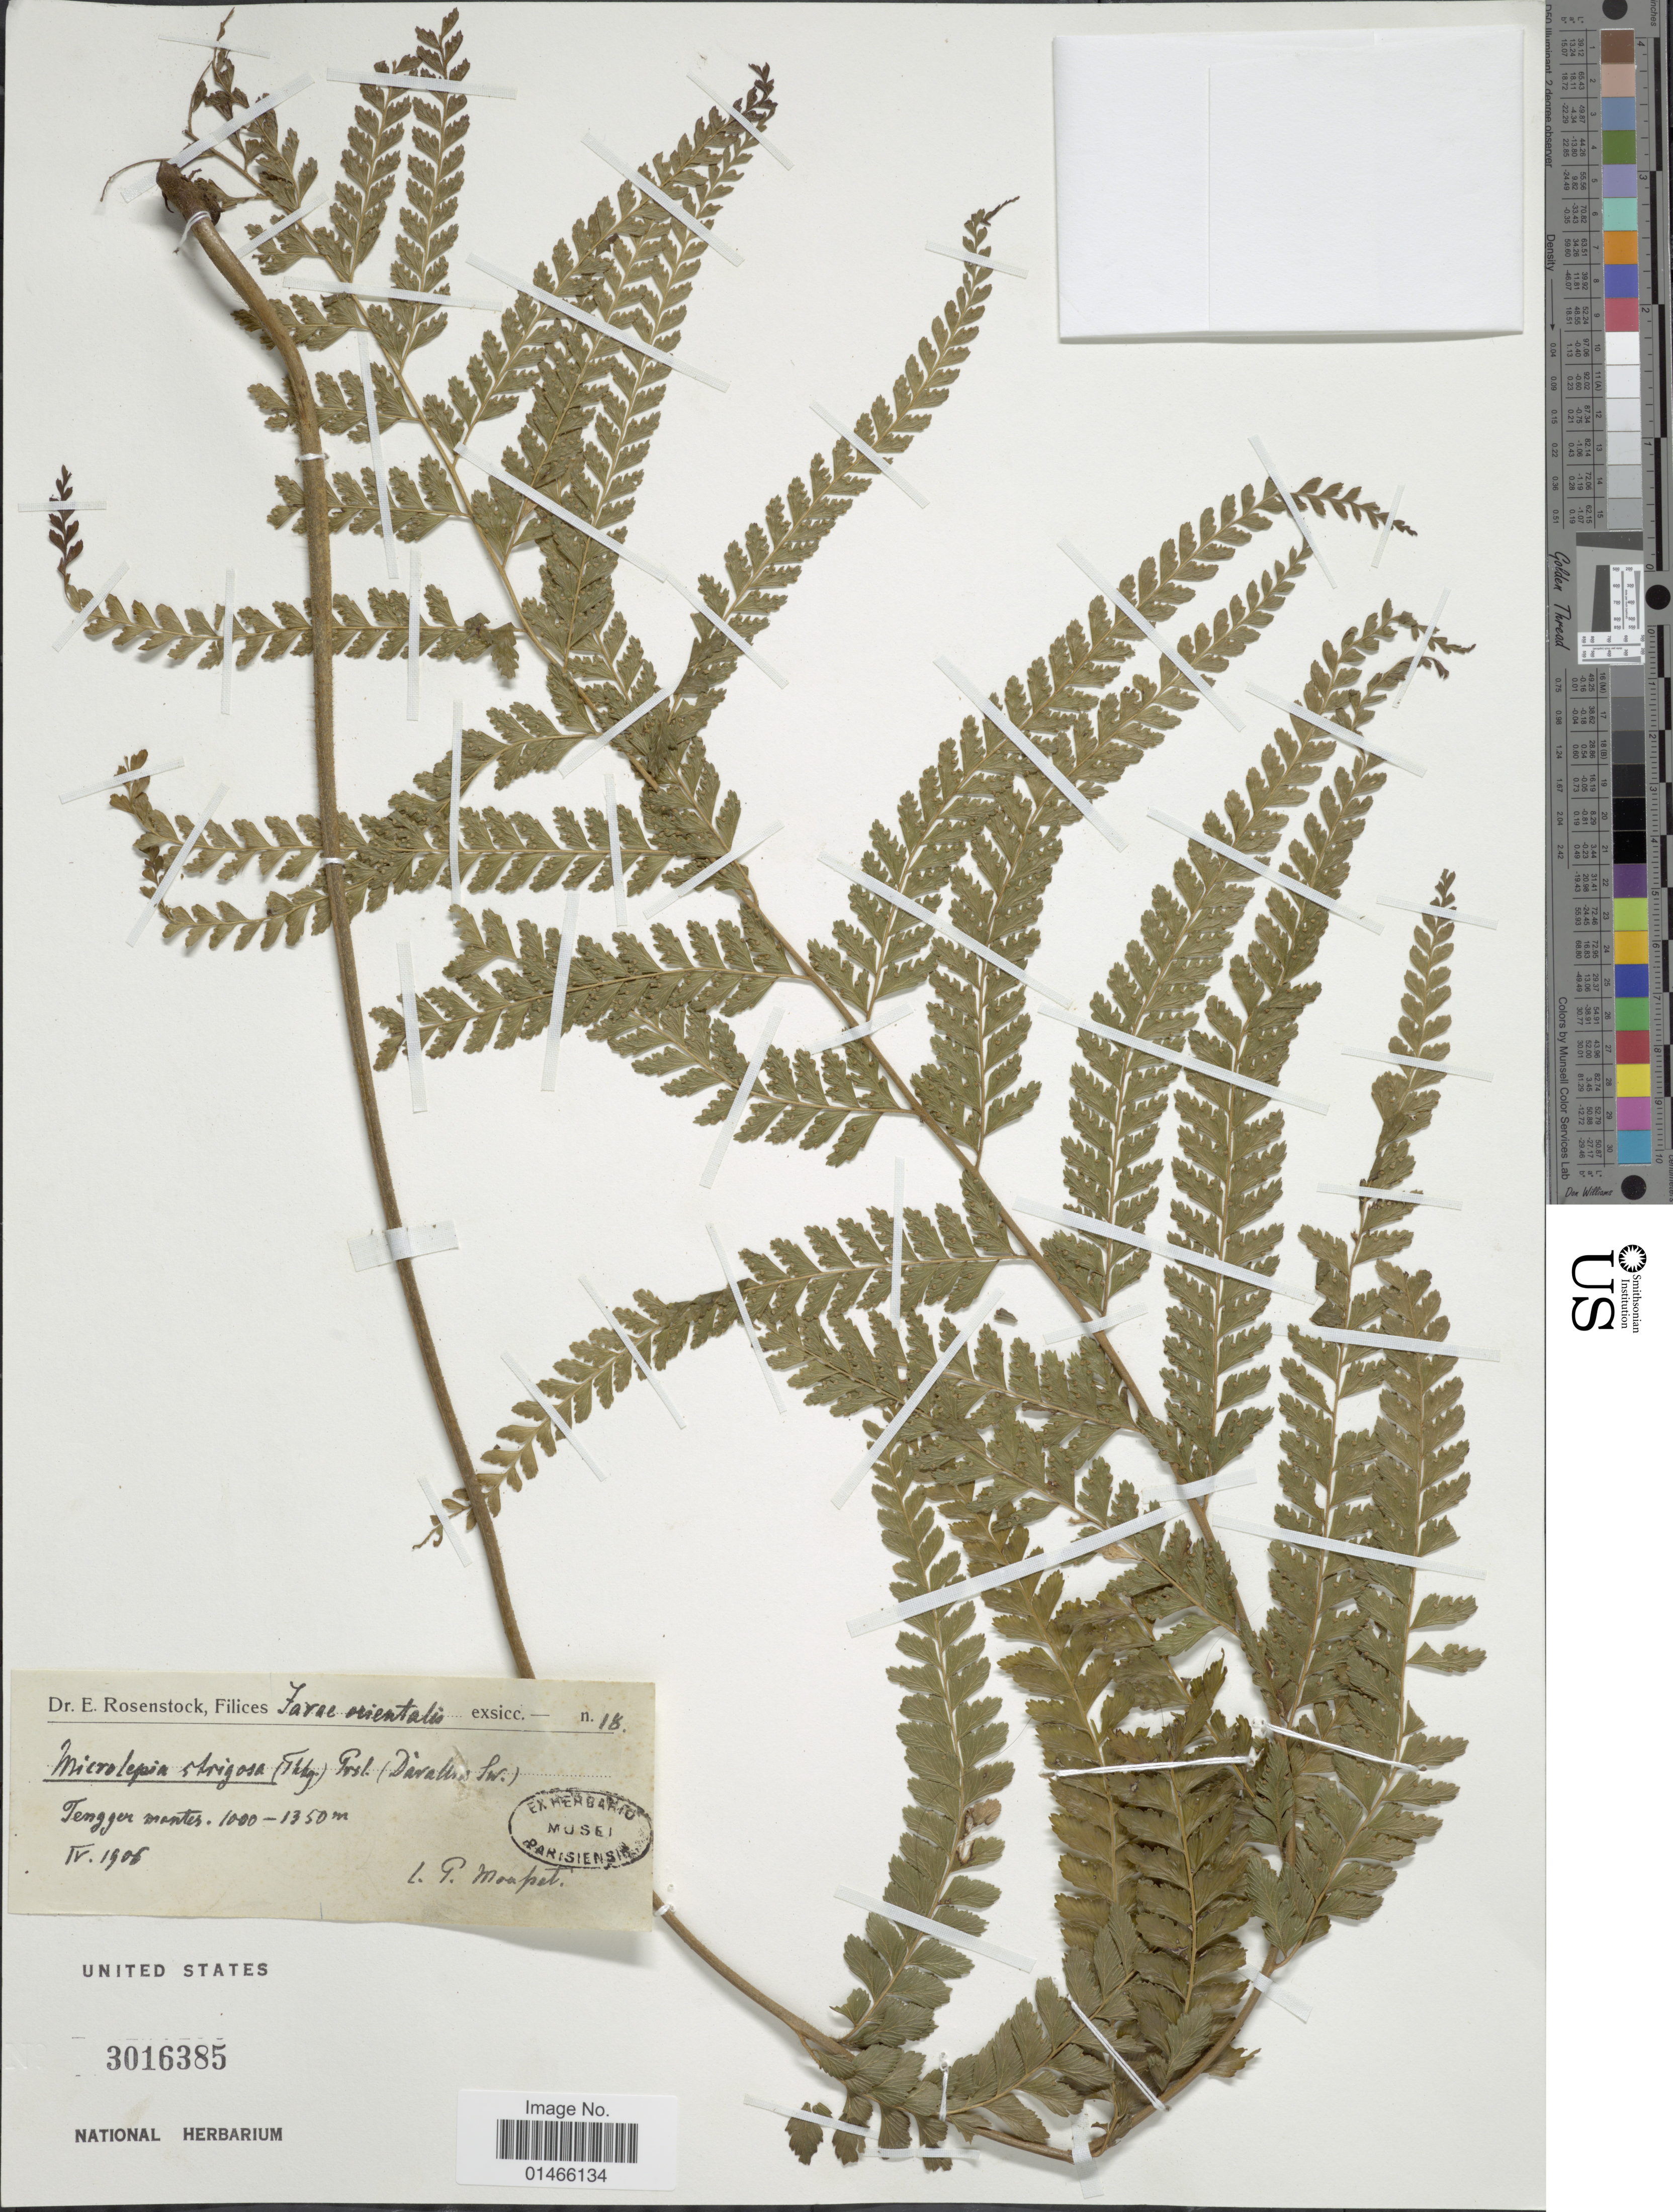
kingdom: Plantae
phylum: Tracheophyta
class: Polypodiopsida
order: Polypodiales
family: Dennstaedtiaceae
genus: Microlepia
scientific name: Microlepia strigosa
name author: (Thunb.) J. Presl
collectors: G. Mousset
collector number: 18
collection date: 1906-04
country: Indonesia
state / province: Java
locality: Tengger Montes [interpreted]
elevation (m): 1000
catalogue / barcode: US 3016385